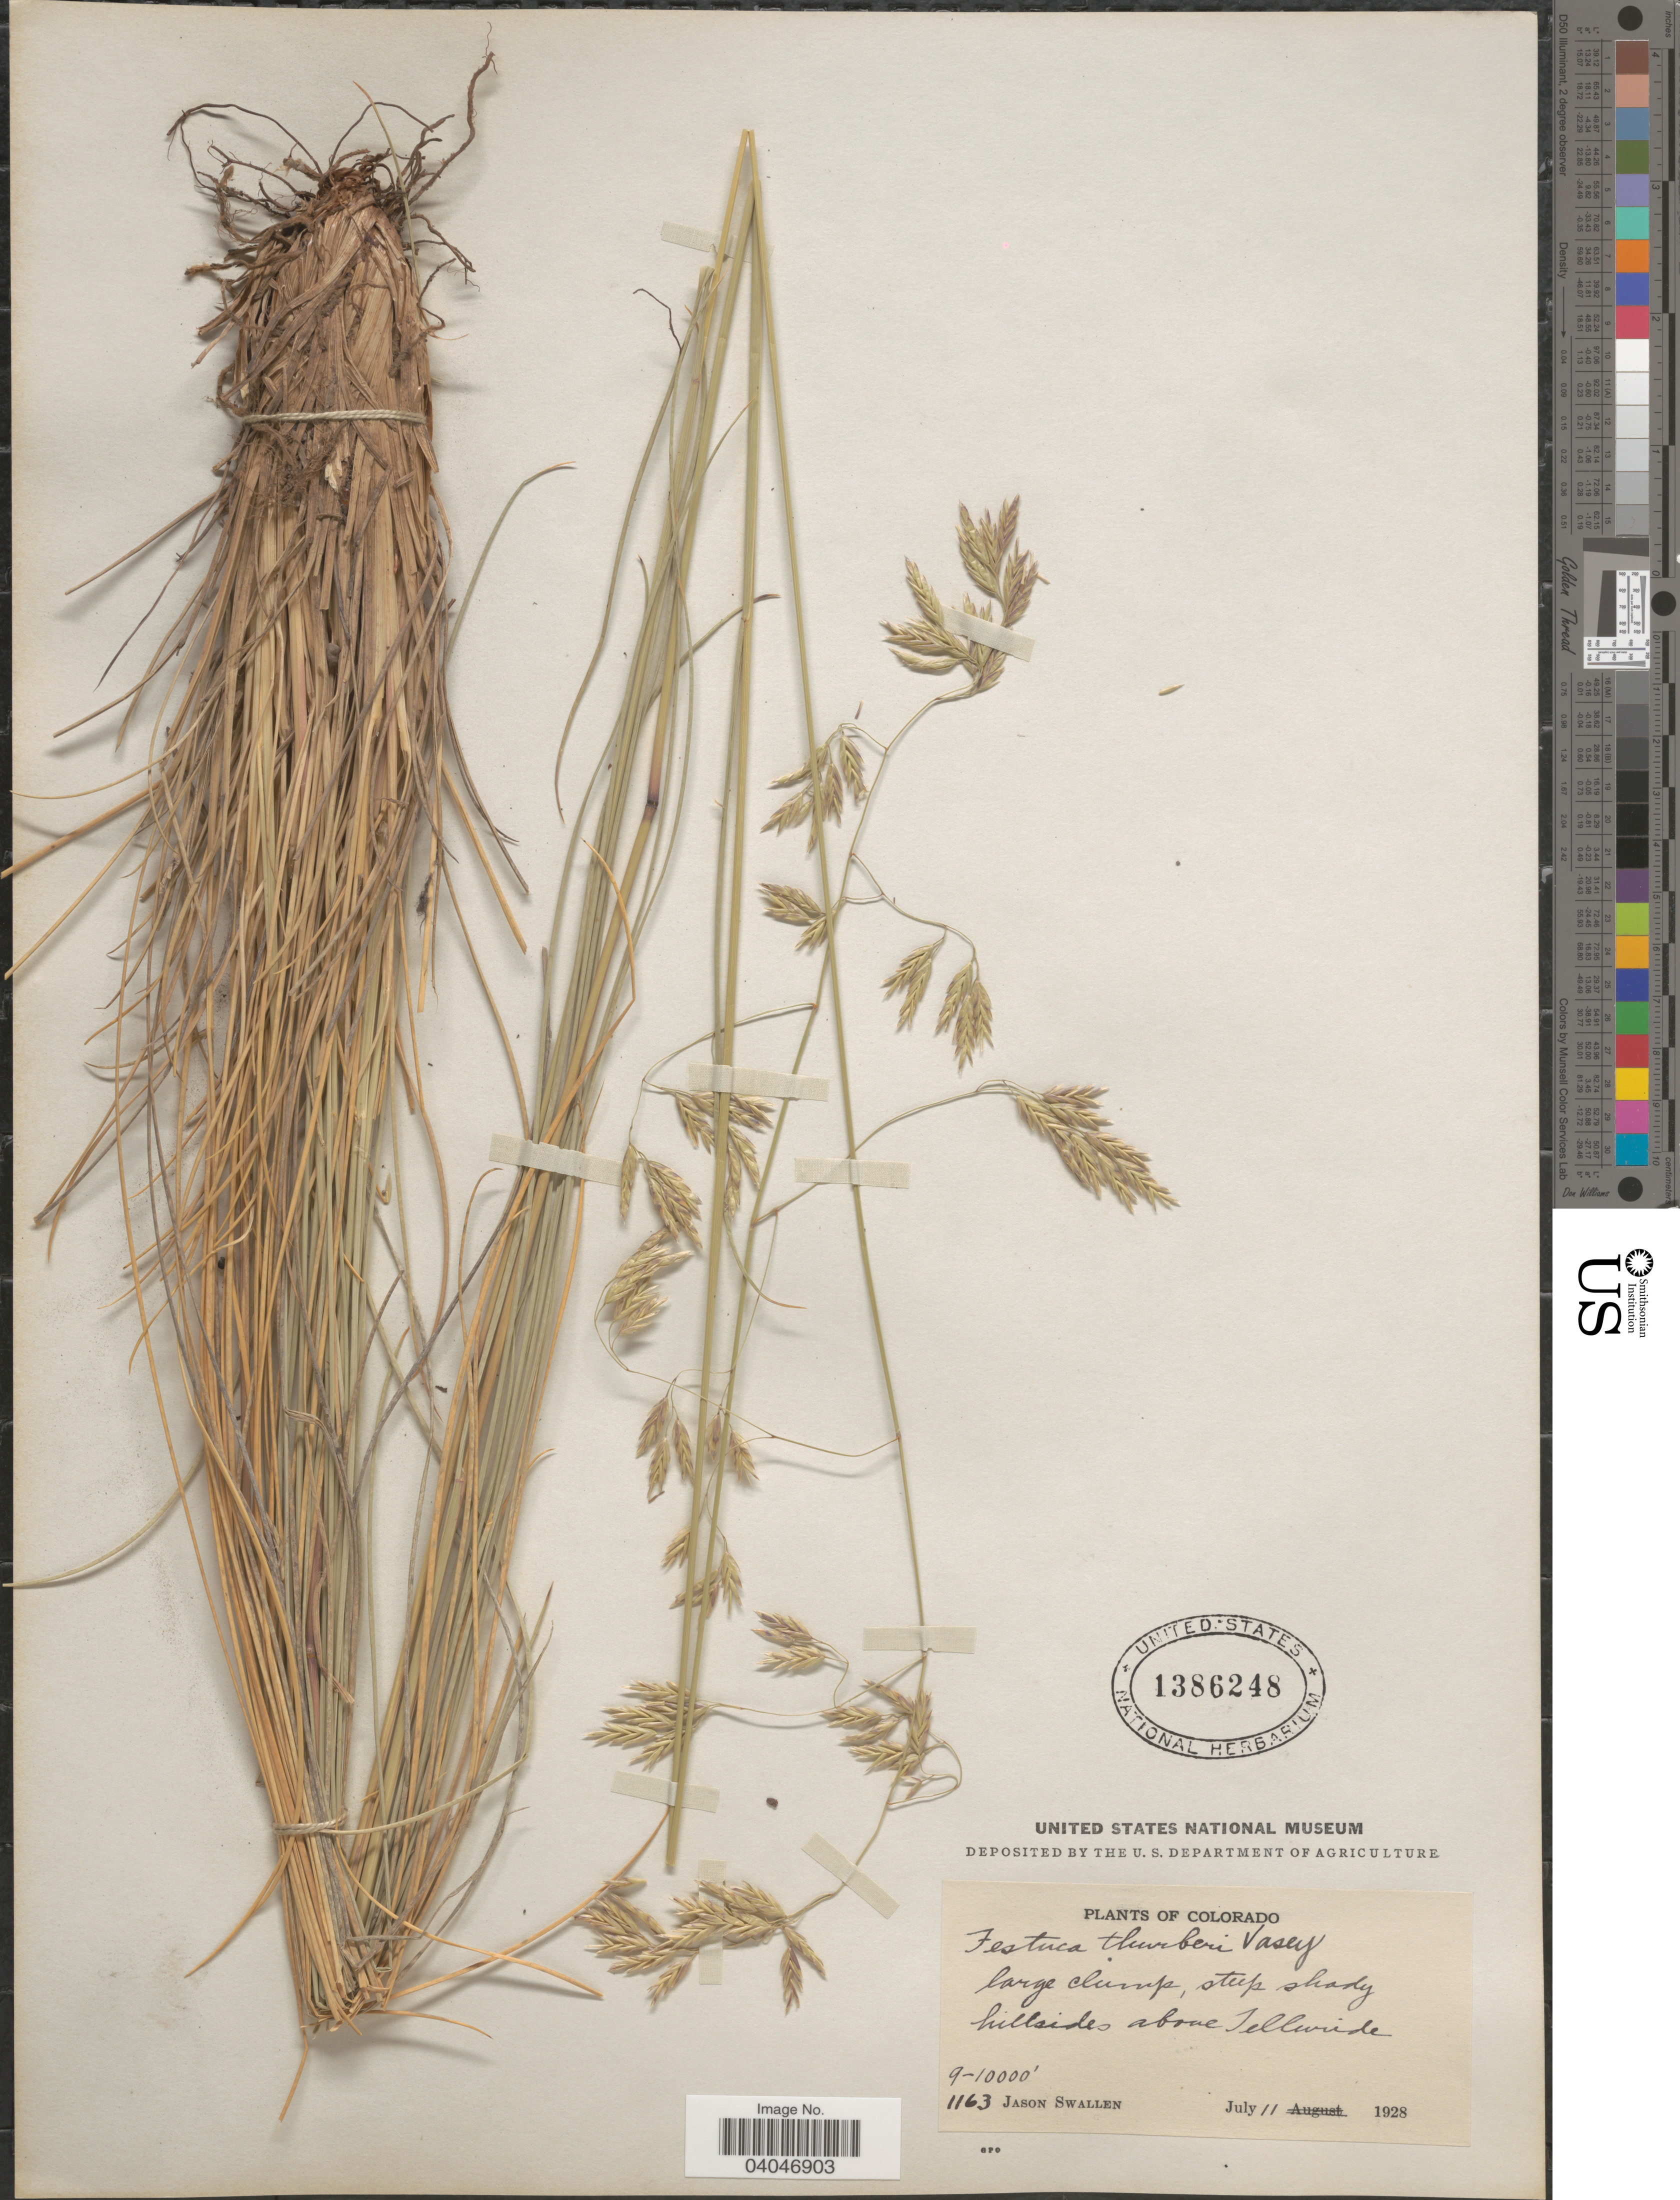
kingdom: Plantae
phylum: Tracheophyta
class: Liliopsida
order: Poales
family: Poaceae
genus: Festuca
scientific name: Festuca thurberi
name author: Vasey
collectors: J. R. Swallen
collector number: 1163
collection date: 1928-07-11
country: United States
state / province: Colorado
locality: Hillsides above Telluride.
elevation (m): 2743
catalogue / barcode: US 1386248